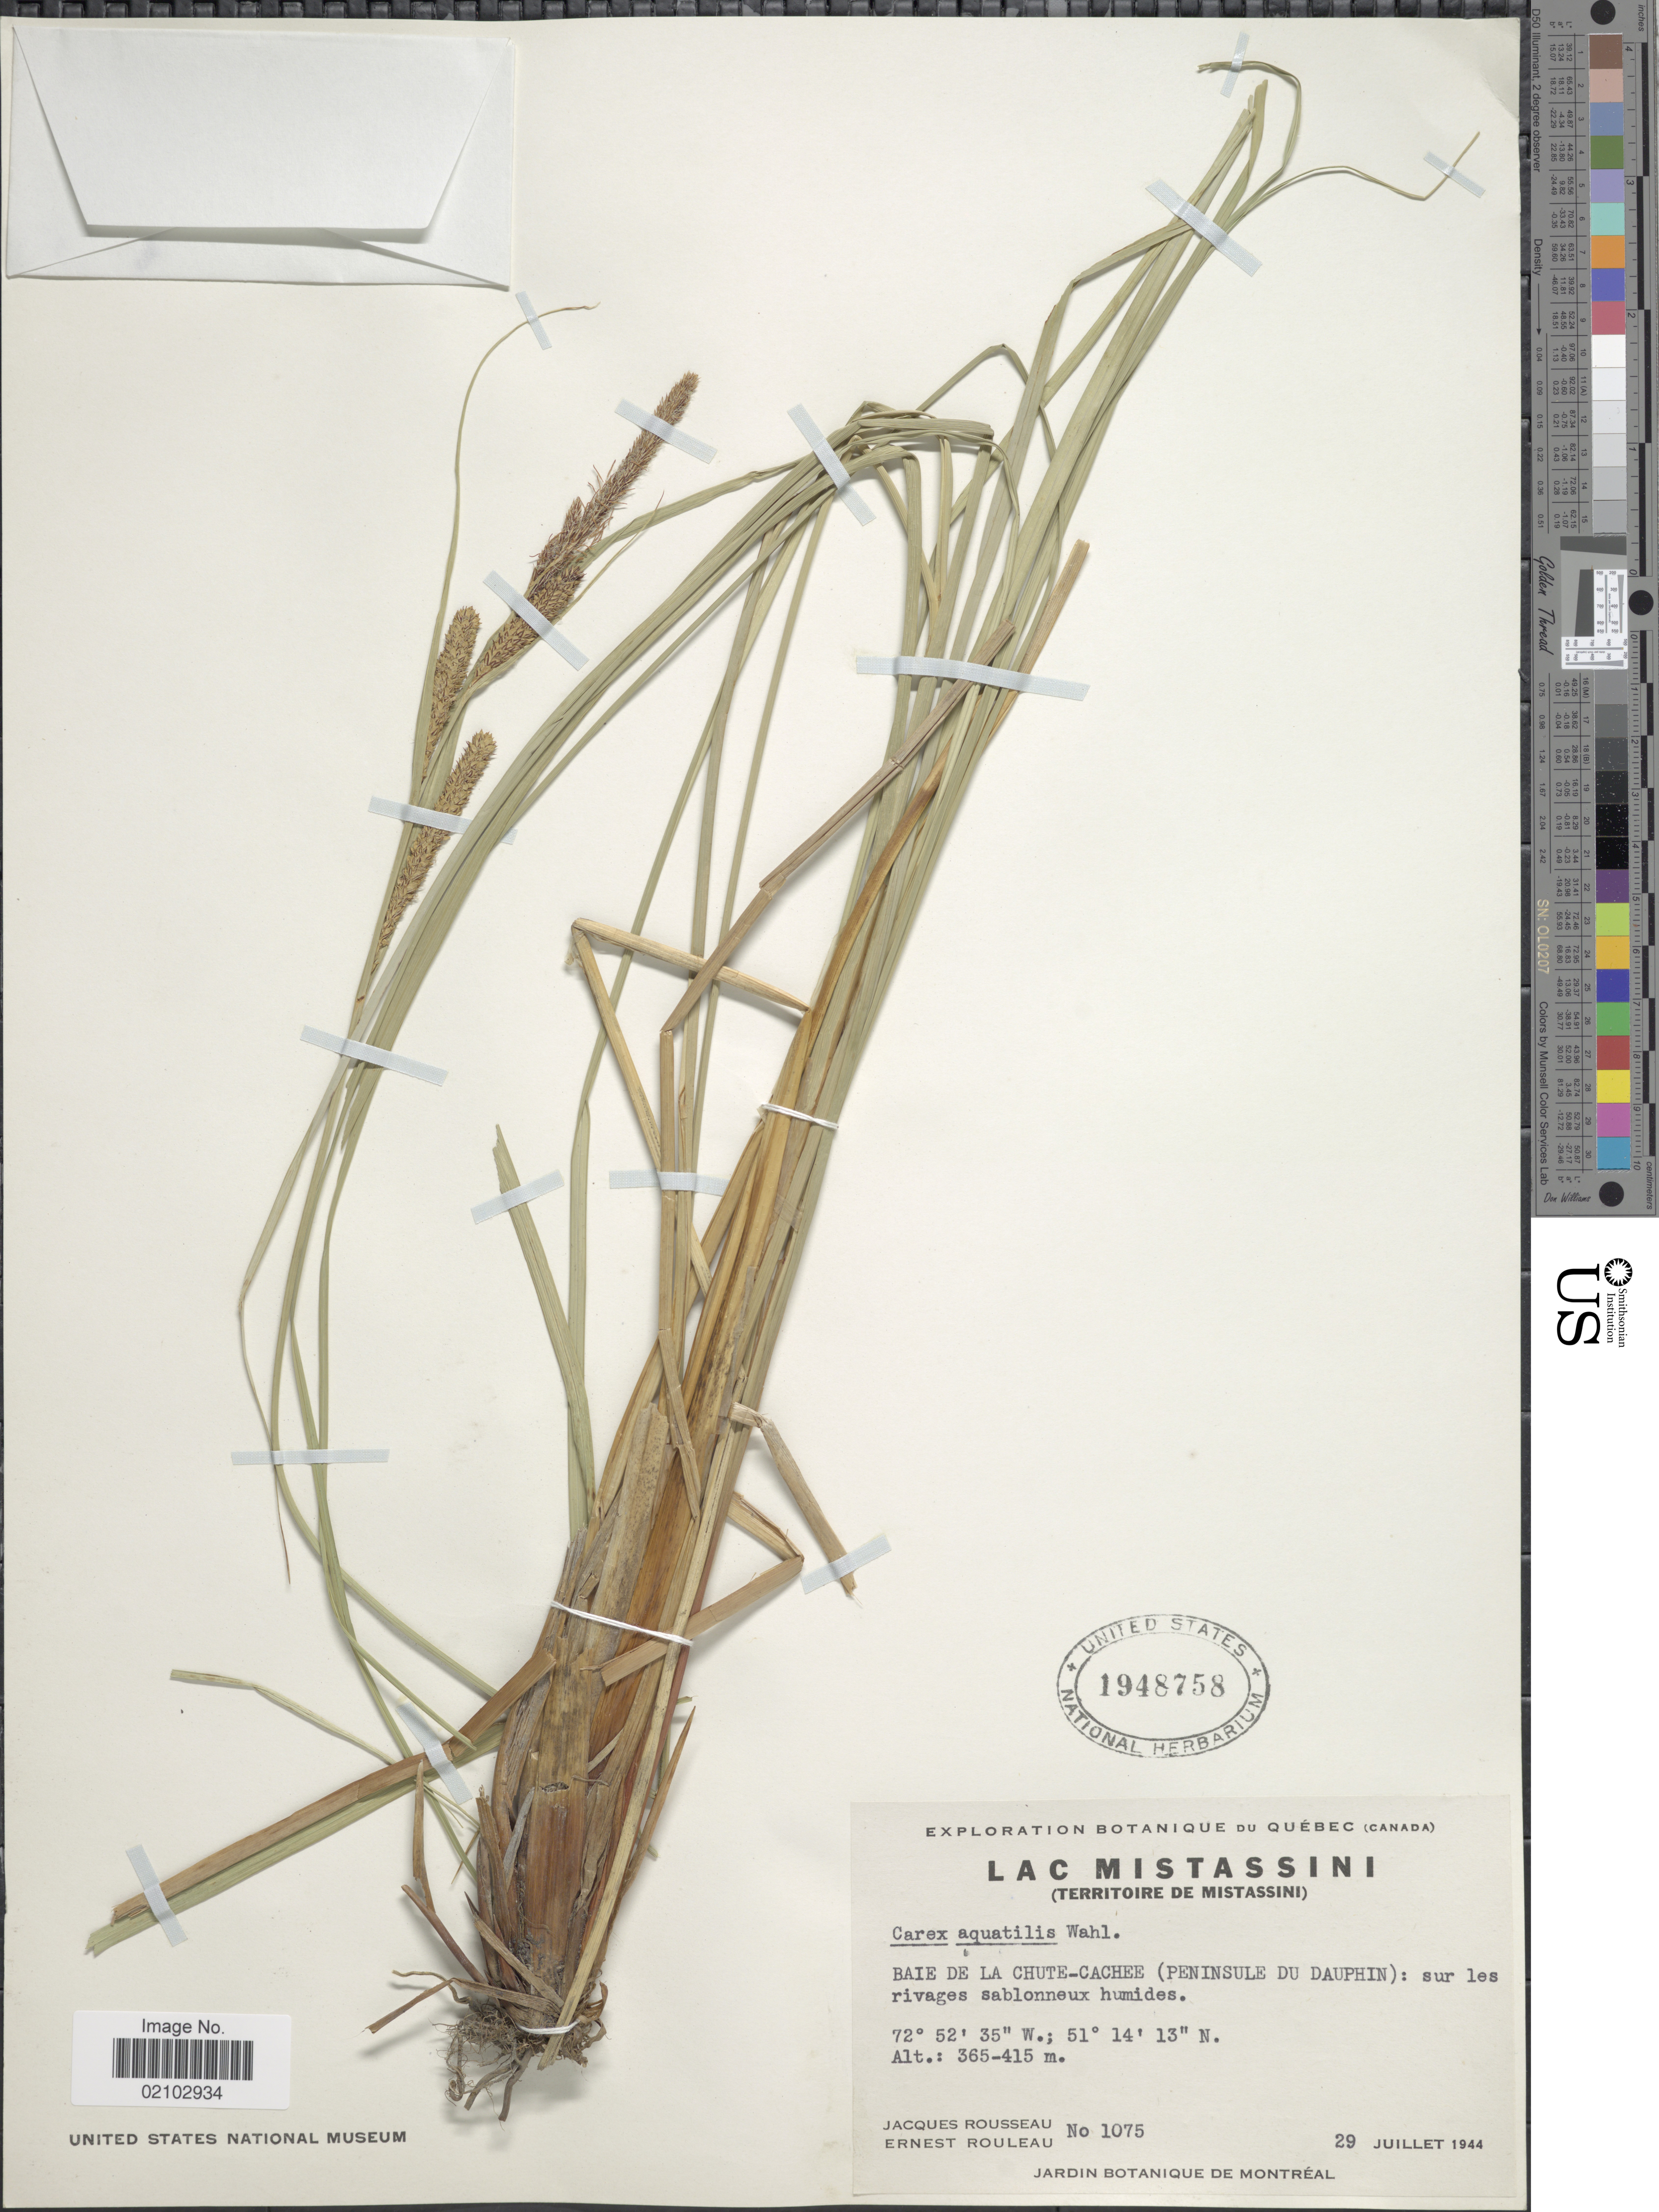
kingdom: Plantae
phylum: Tracheophyta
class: Liliopsida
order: Poales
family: Cyperaceae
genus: Carex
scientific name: Carex aquatilis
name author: Wahlenb.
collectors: J. Rousseau & E. Rouleau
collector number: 1075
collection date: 1944-07-29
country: Canada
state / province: Quebec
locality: Lac Mistassini (Territoire de Mistassini), Baie de La Chute-Cachee (Peninsule du Dauphin): surles rivages sablonneux humides.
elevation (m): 365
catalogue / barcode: US 1948758